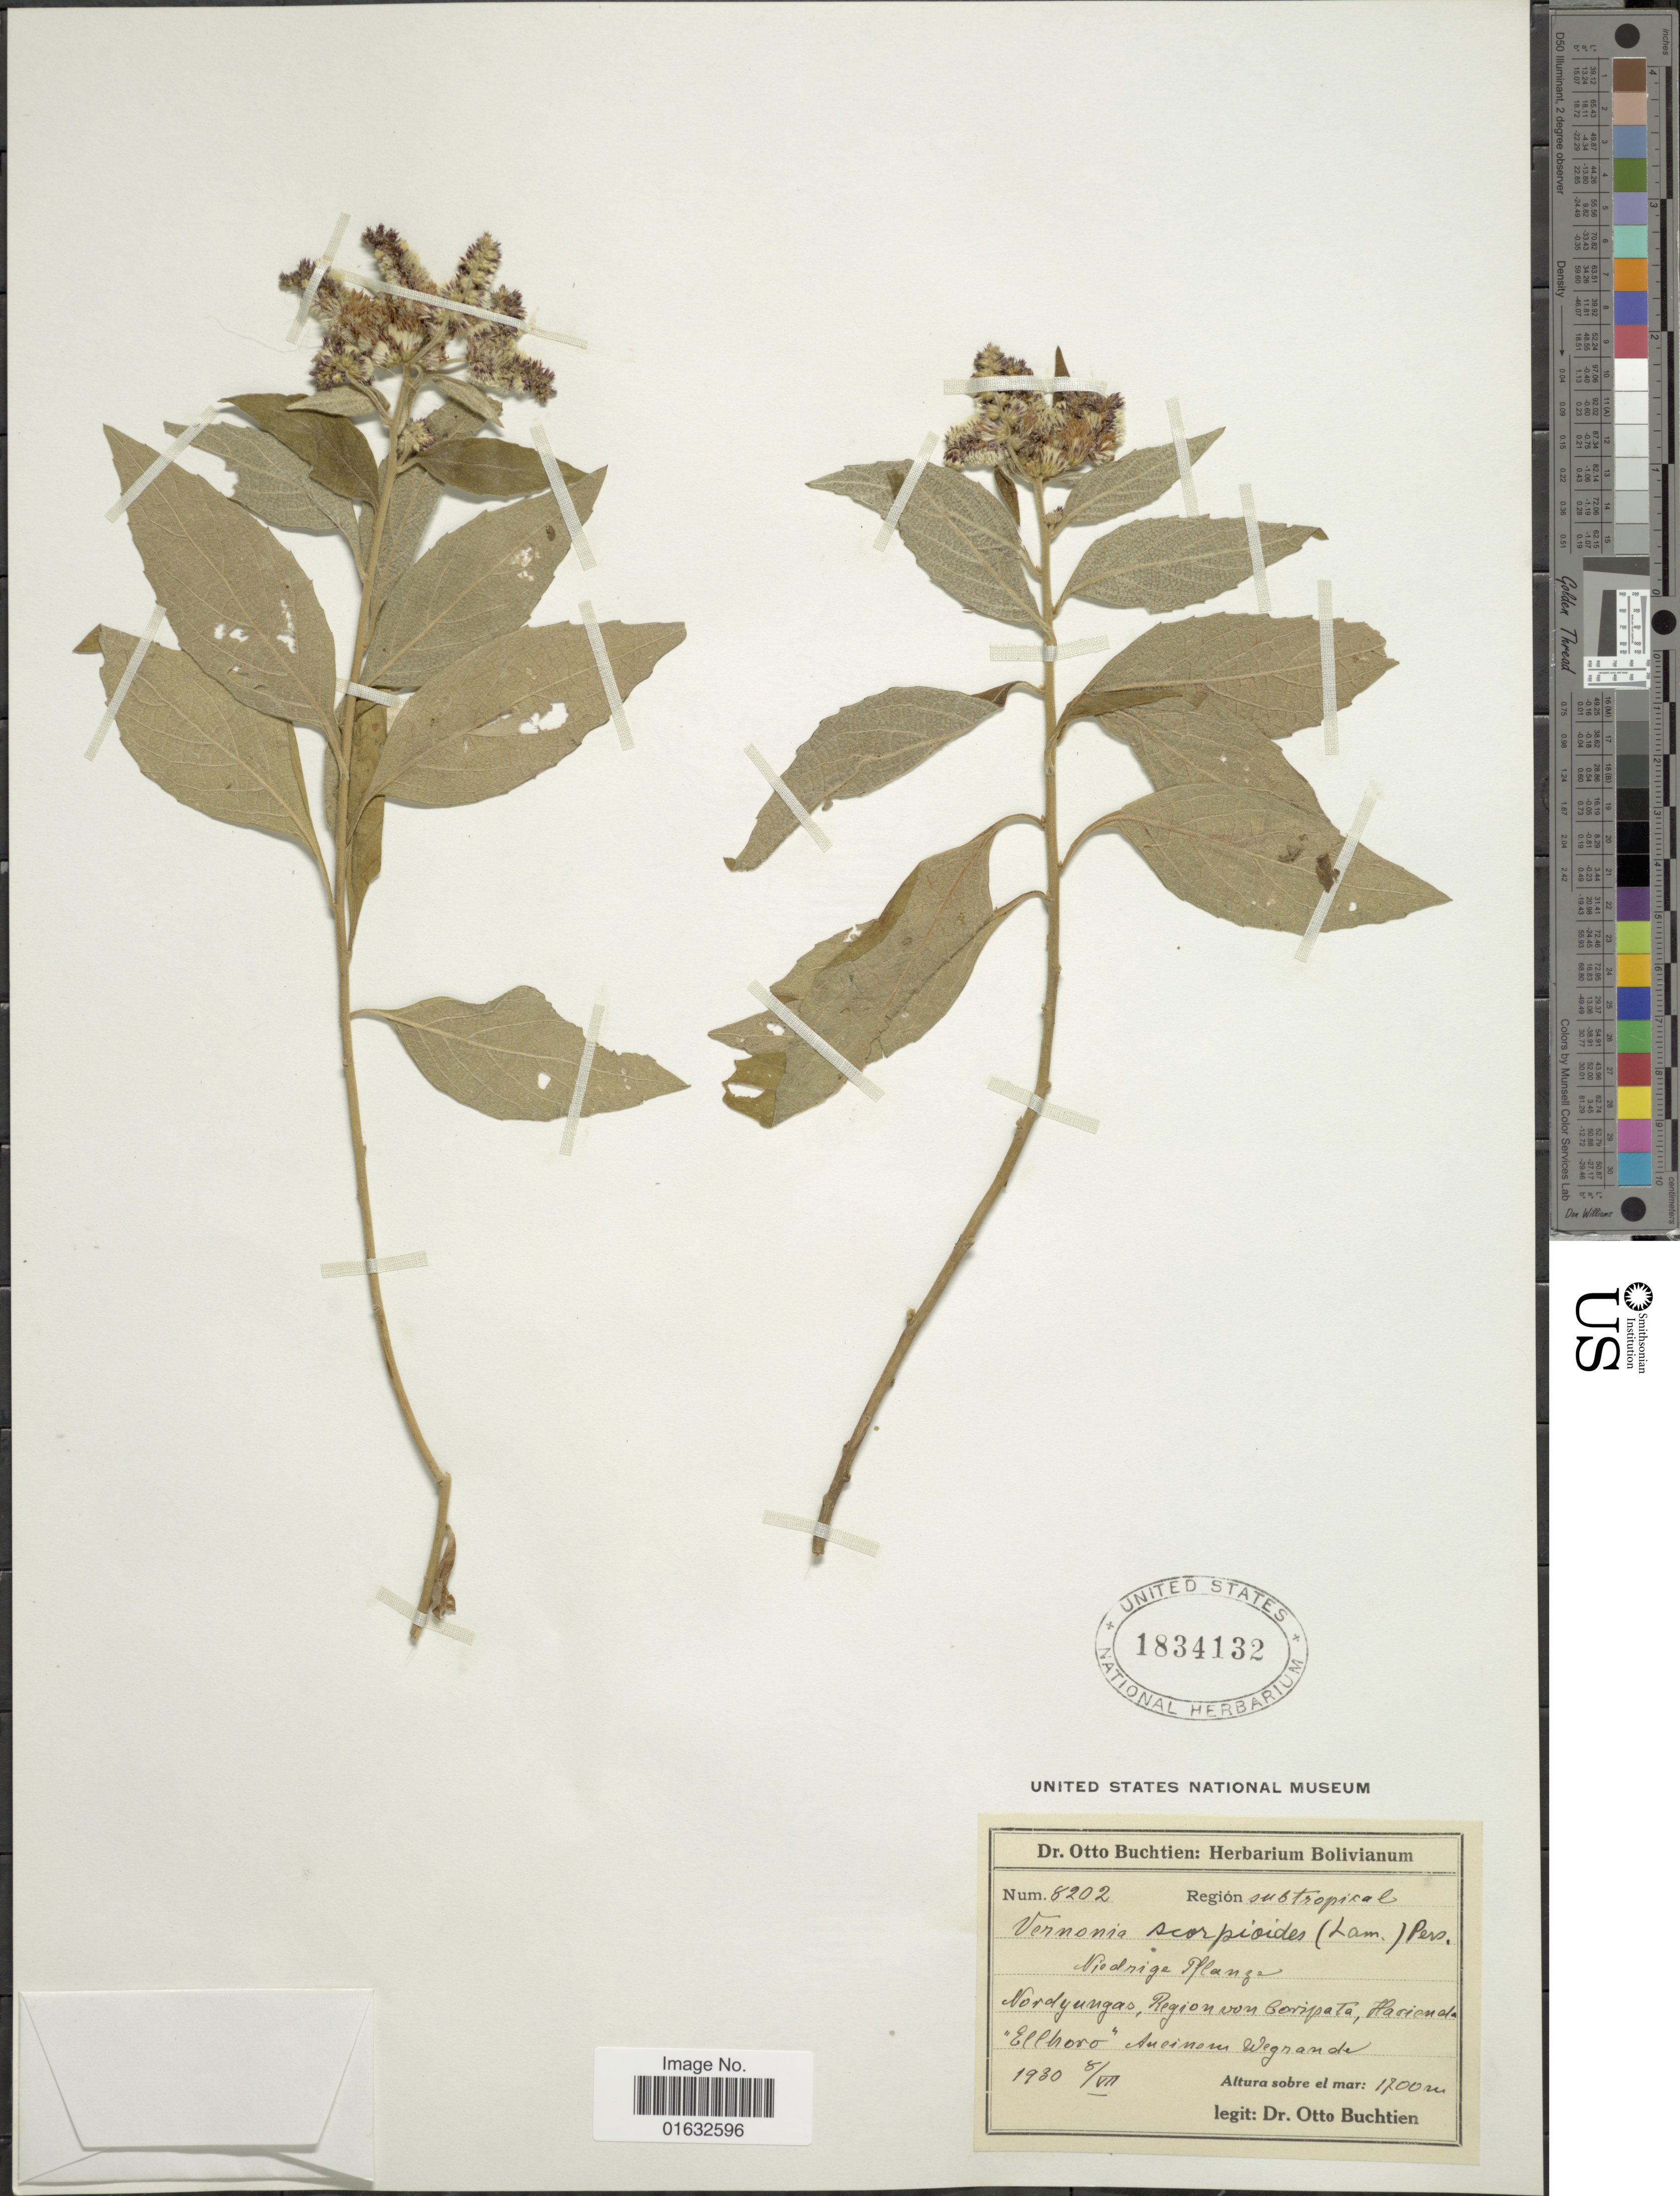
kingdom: Plantae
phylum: Tracheophyta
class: Magnoliopsida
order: Asterales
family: Asteraceae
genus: Cyrtocymura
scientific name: Cyrtocymura scorpioides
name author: (Lam.) H. Rob.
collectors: O. Buchtien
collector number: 8202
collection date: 1930-07-08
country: Bolivia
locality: Nordyungas, Region von Cevipatra, Hacienda El Chorro Ancient Wegranda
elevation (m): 1700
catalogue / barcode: US 1834132